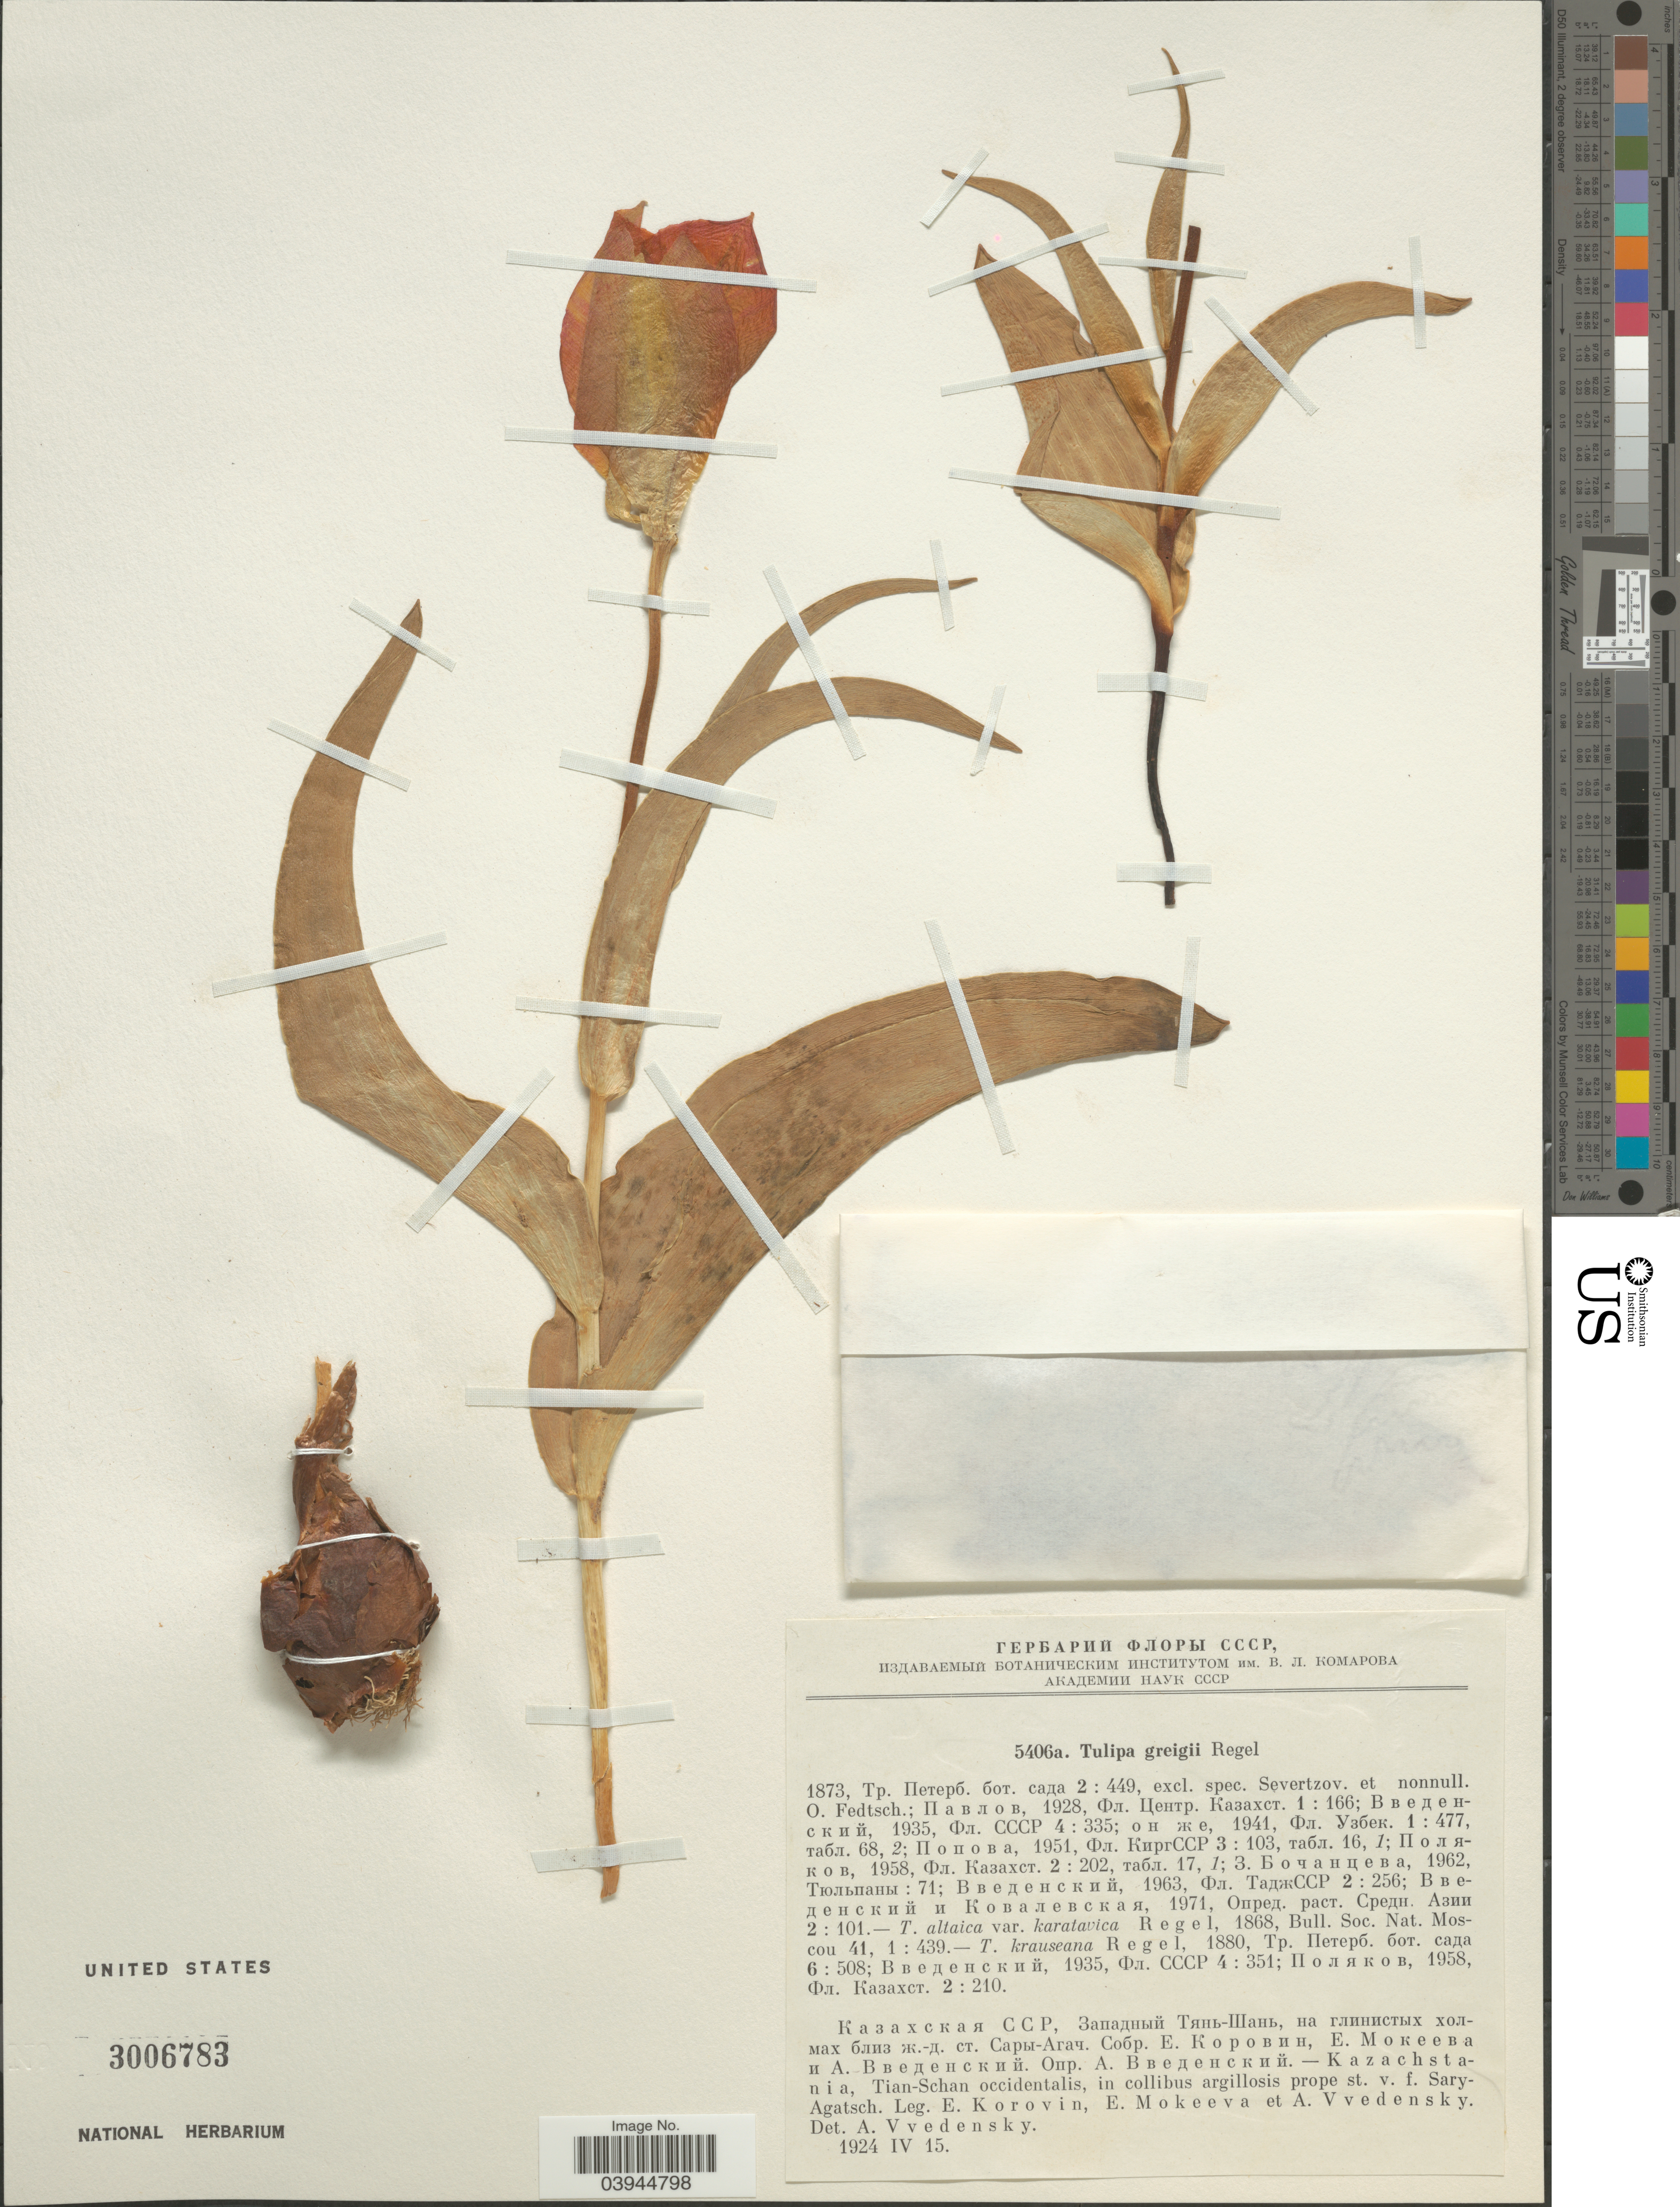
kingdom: Plantae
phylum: Tracheophyta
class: Liliopsida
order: Liliales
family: Liliaceae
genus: Tulipa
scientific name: Tulipa greigii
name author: Regel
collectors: E. Korovin, E. Mokeeva & A. Vvedensky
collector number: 5406a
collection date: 1924-04-15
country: Kazakhstan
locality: Kazachstania, Tian-Schan occidentalis, in collibus argillosis prope st. v. of Sary-Agatsch.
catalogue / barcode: US 3006783